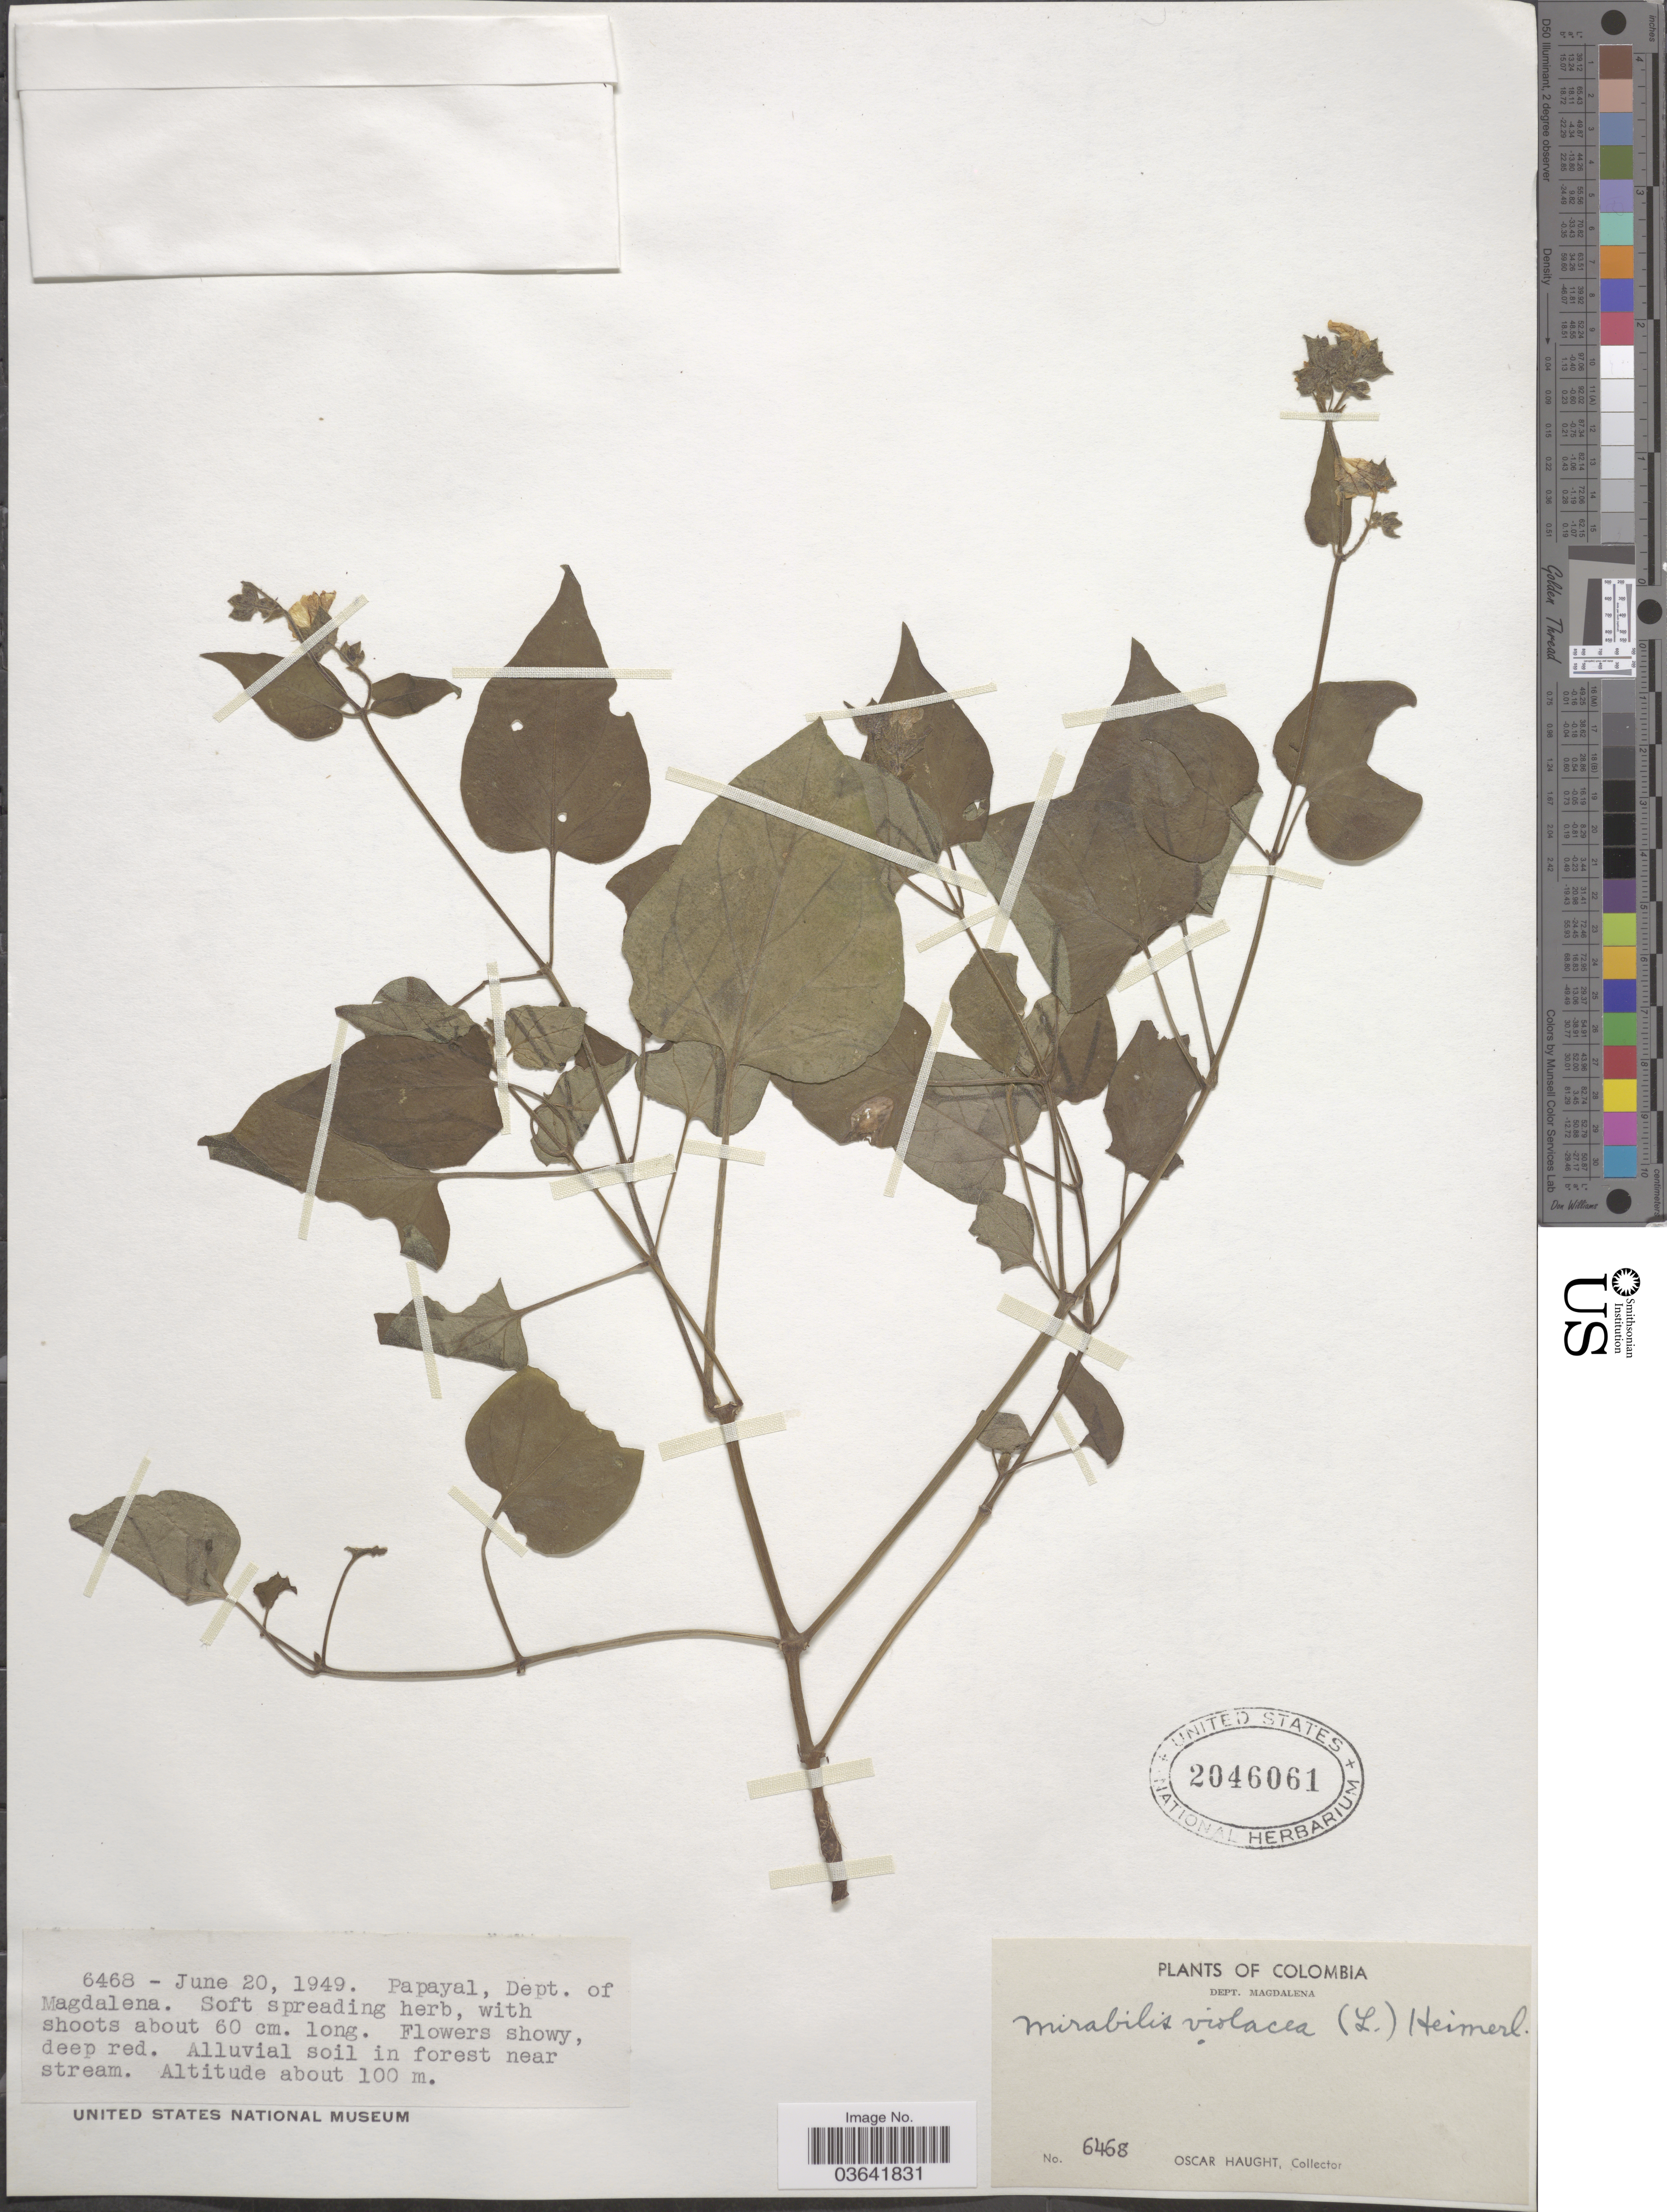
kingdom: Plantae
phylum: Tracheophyta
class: Magnoliopsida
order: Caryophyllales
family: Nyctaginaceae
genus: Mirabilis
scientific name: Mirabilis violacea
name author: (L.) Heimerl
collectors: O. Haught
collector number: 6468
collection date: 1949-06-20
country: Colombia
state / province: Magdalena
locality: Papayal, Dept. of Magdalena.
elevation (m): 100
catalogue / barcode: US 2046061